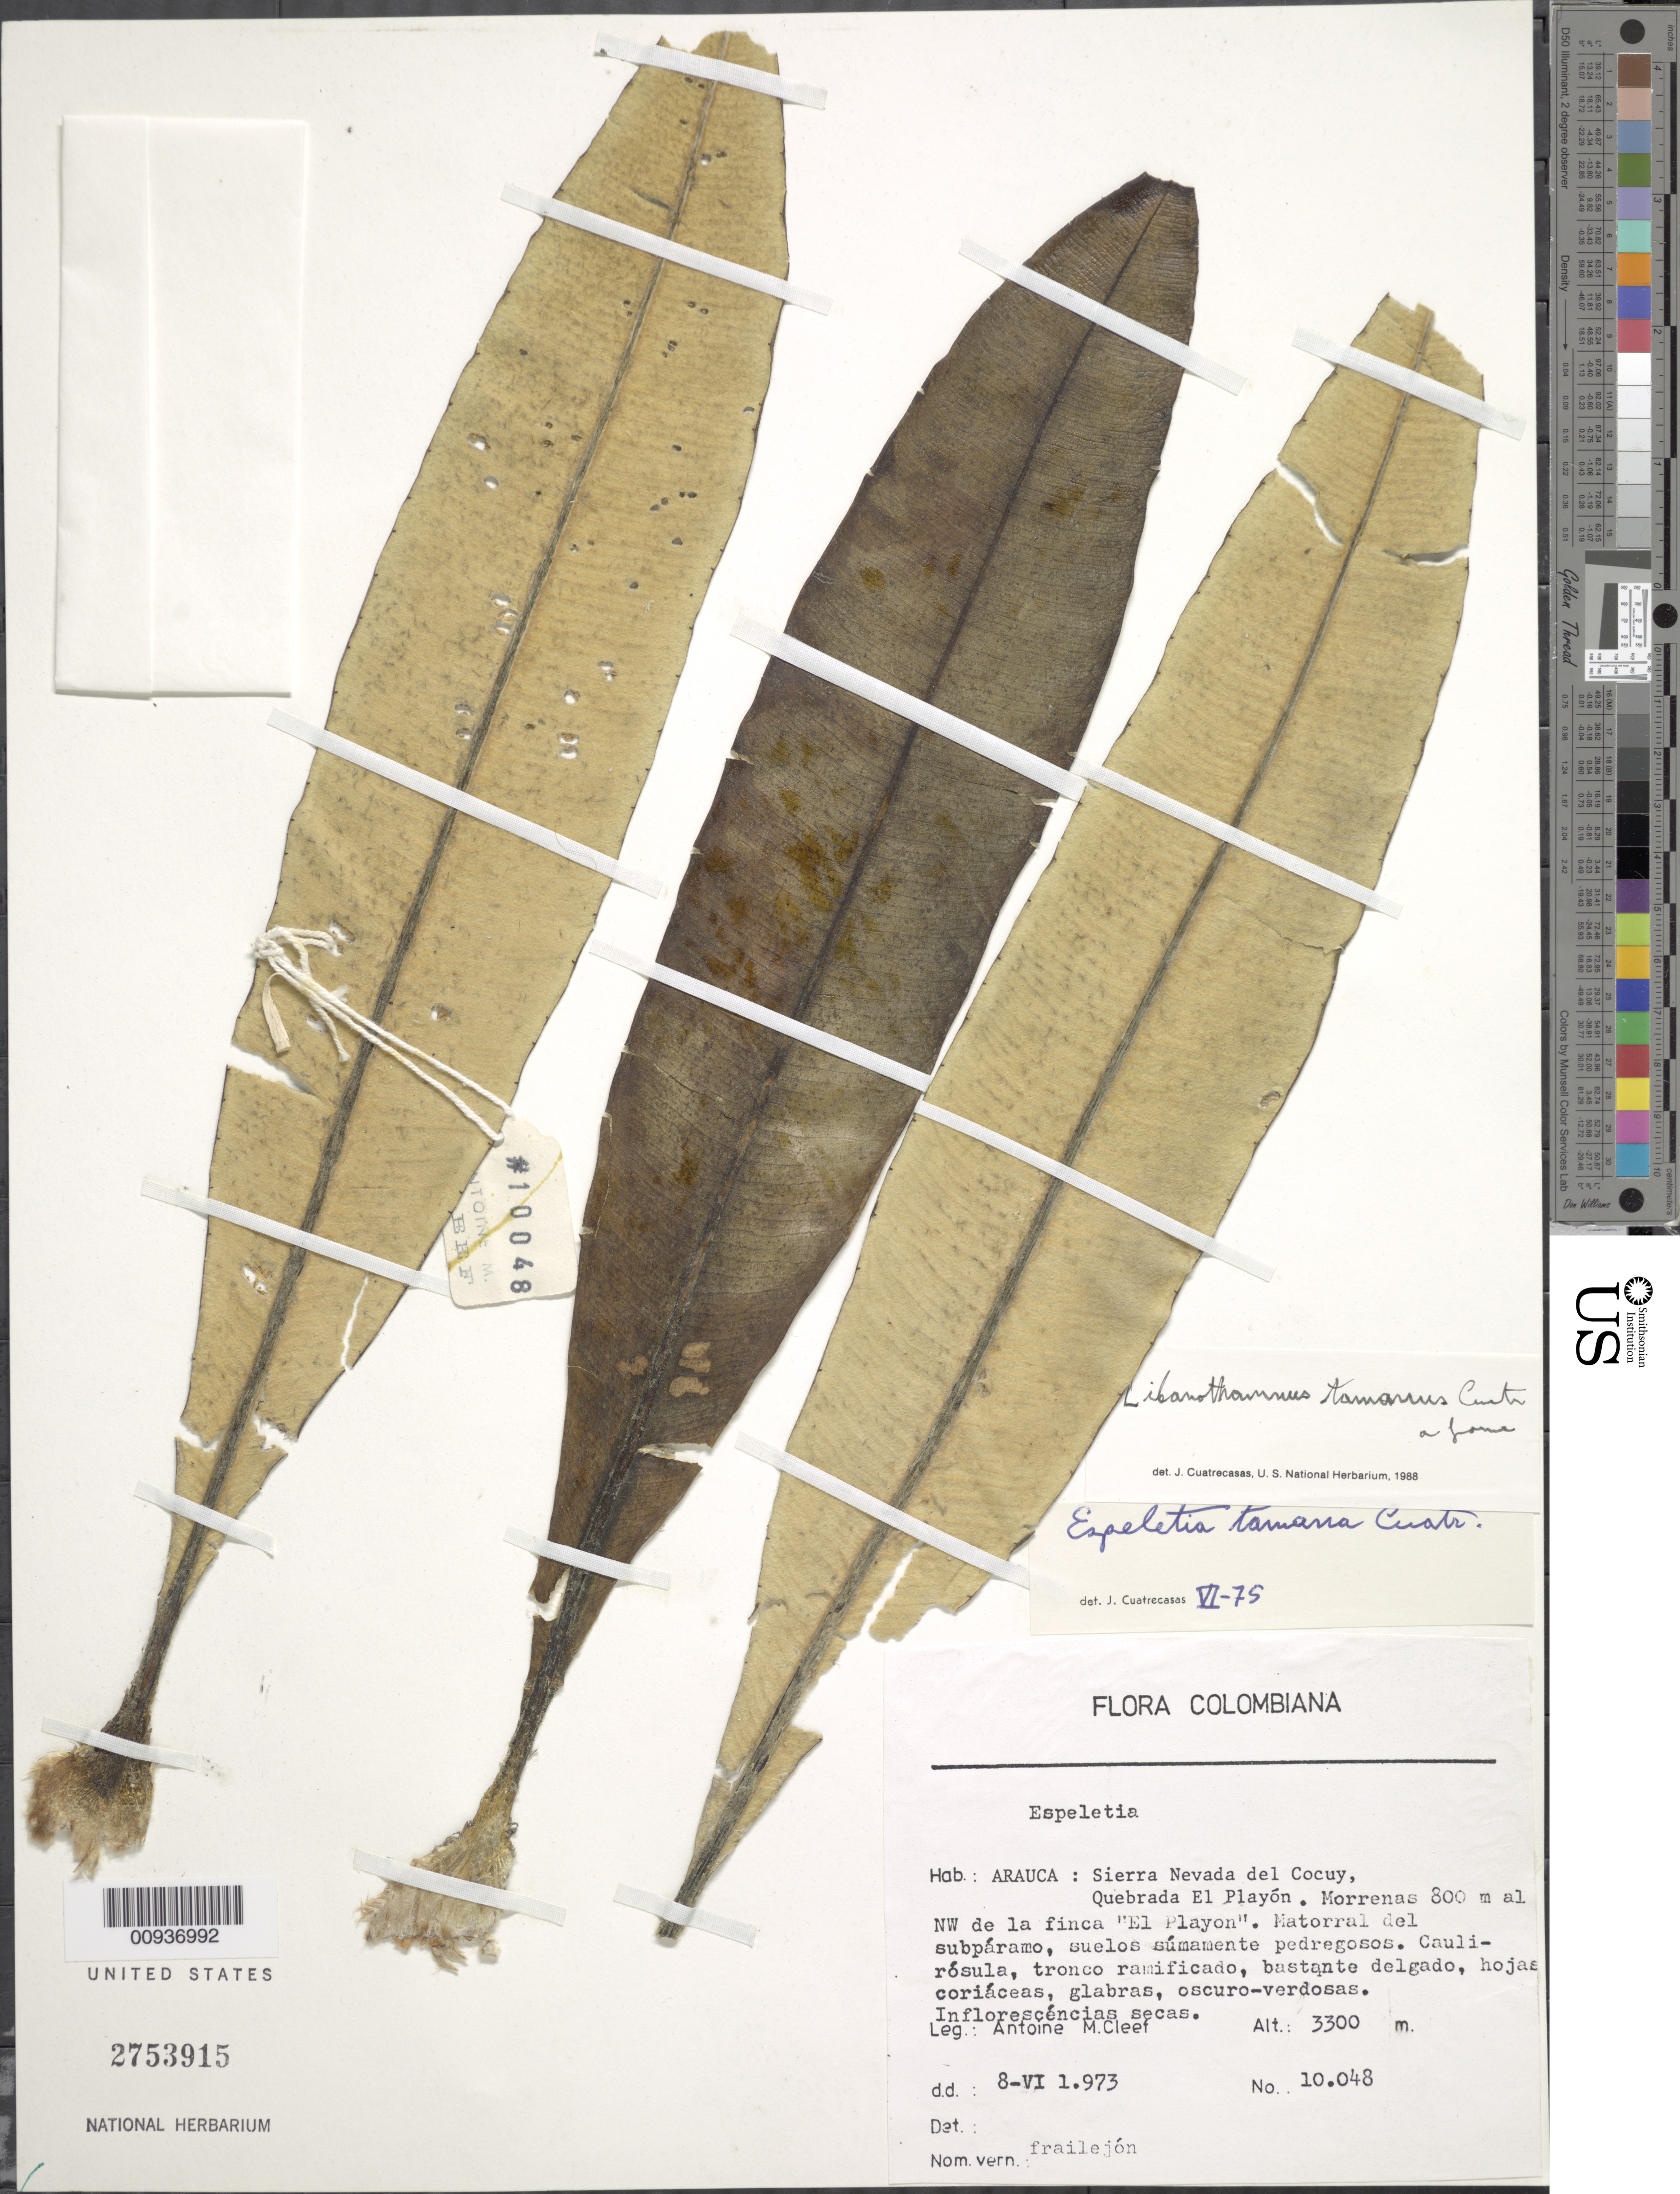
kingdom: Plantae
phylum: Tracheophyta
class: Magnoliopsida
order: Asterales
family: Asteraceae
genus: Libanothamnus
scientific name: Libanothamnus tamanus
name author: (Cuatrec.) Cuatrec.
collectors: A. M. Cleef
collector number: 10048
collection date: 1973-06-08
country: Colombia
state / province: Arauca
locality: Sierra Nevada del Cocuy, Quebrada El Playon, NW de la finca El Playon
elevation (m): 3300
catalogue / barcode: US 2753915